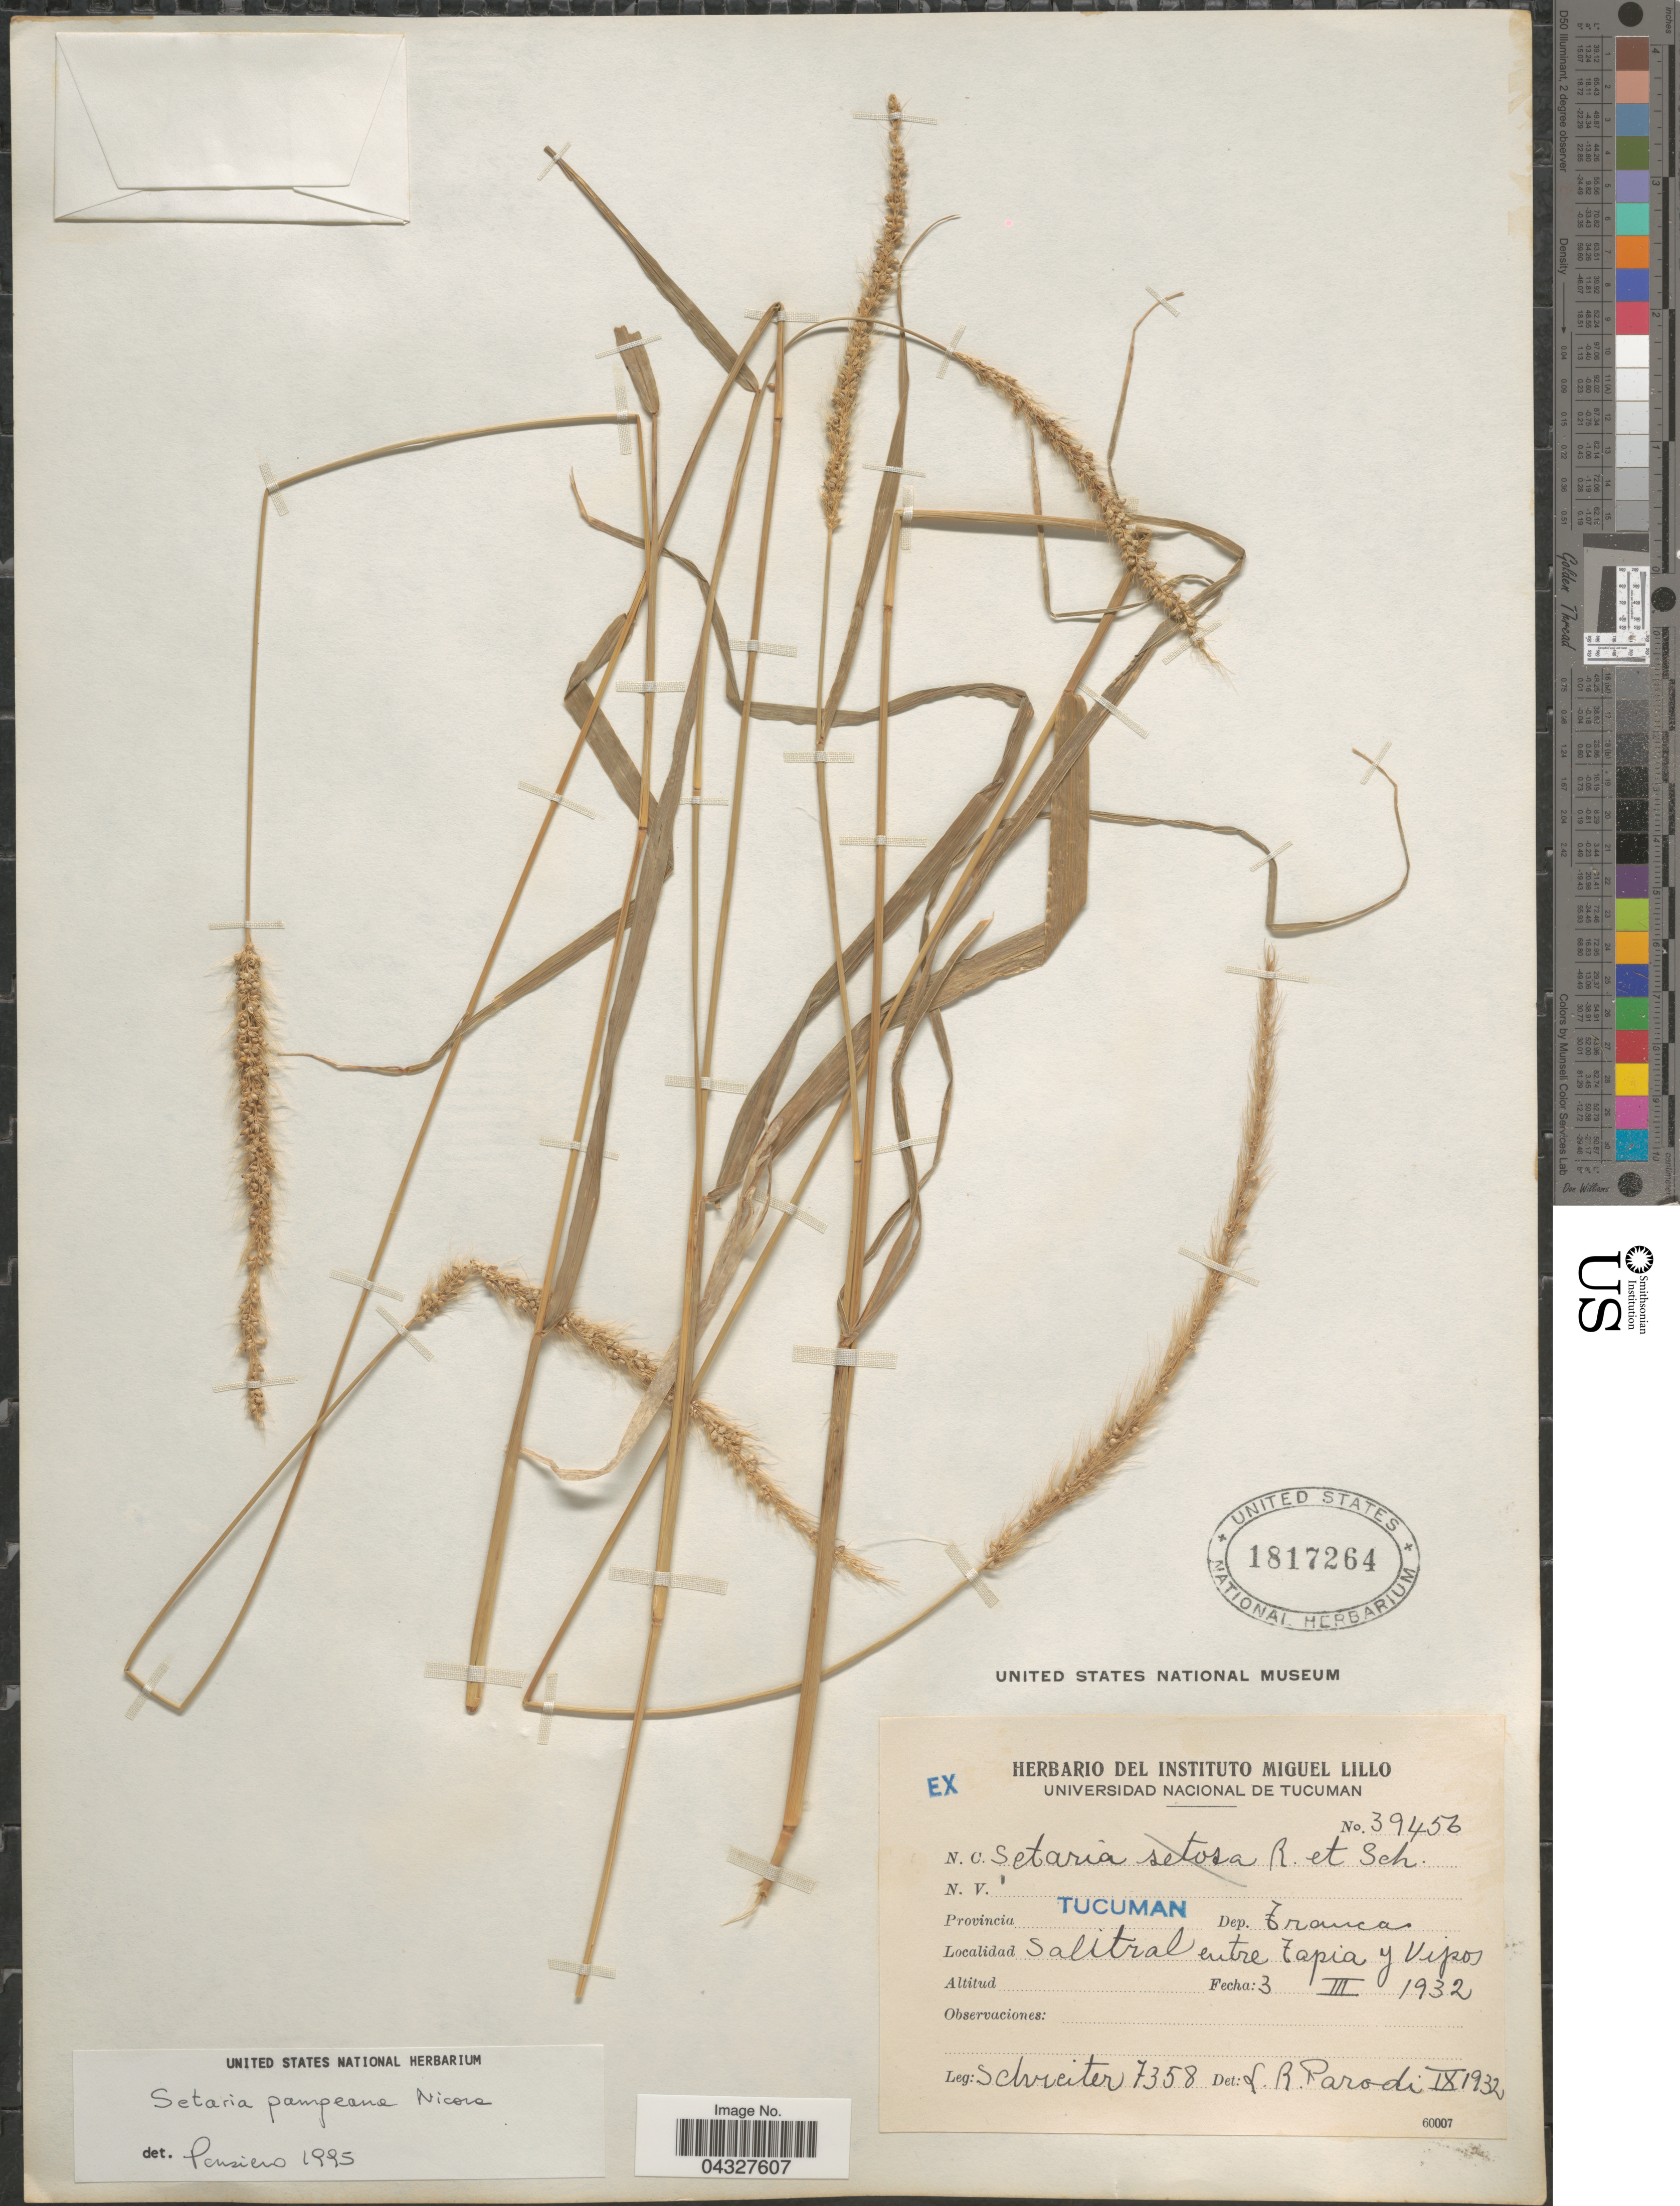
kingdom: Plantae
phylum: Tracheophyta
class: Liliopsida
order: Poales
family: Poaceae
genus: Setaria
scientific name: Setaria pampeana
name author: Parodi ex Nicora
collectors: -. Schreiter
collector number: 7358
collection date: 1932-03-03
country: Argentina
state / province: Tucuman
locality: Dep. Tranca. Salitral entre Tapia y Vipos.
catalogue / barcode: US 1817264